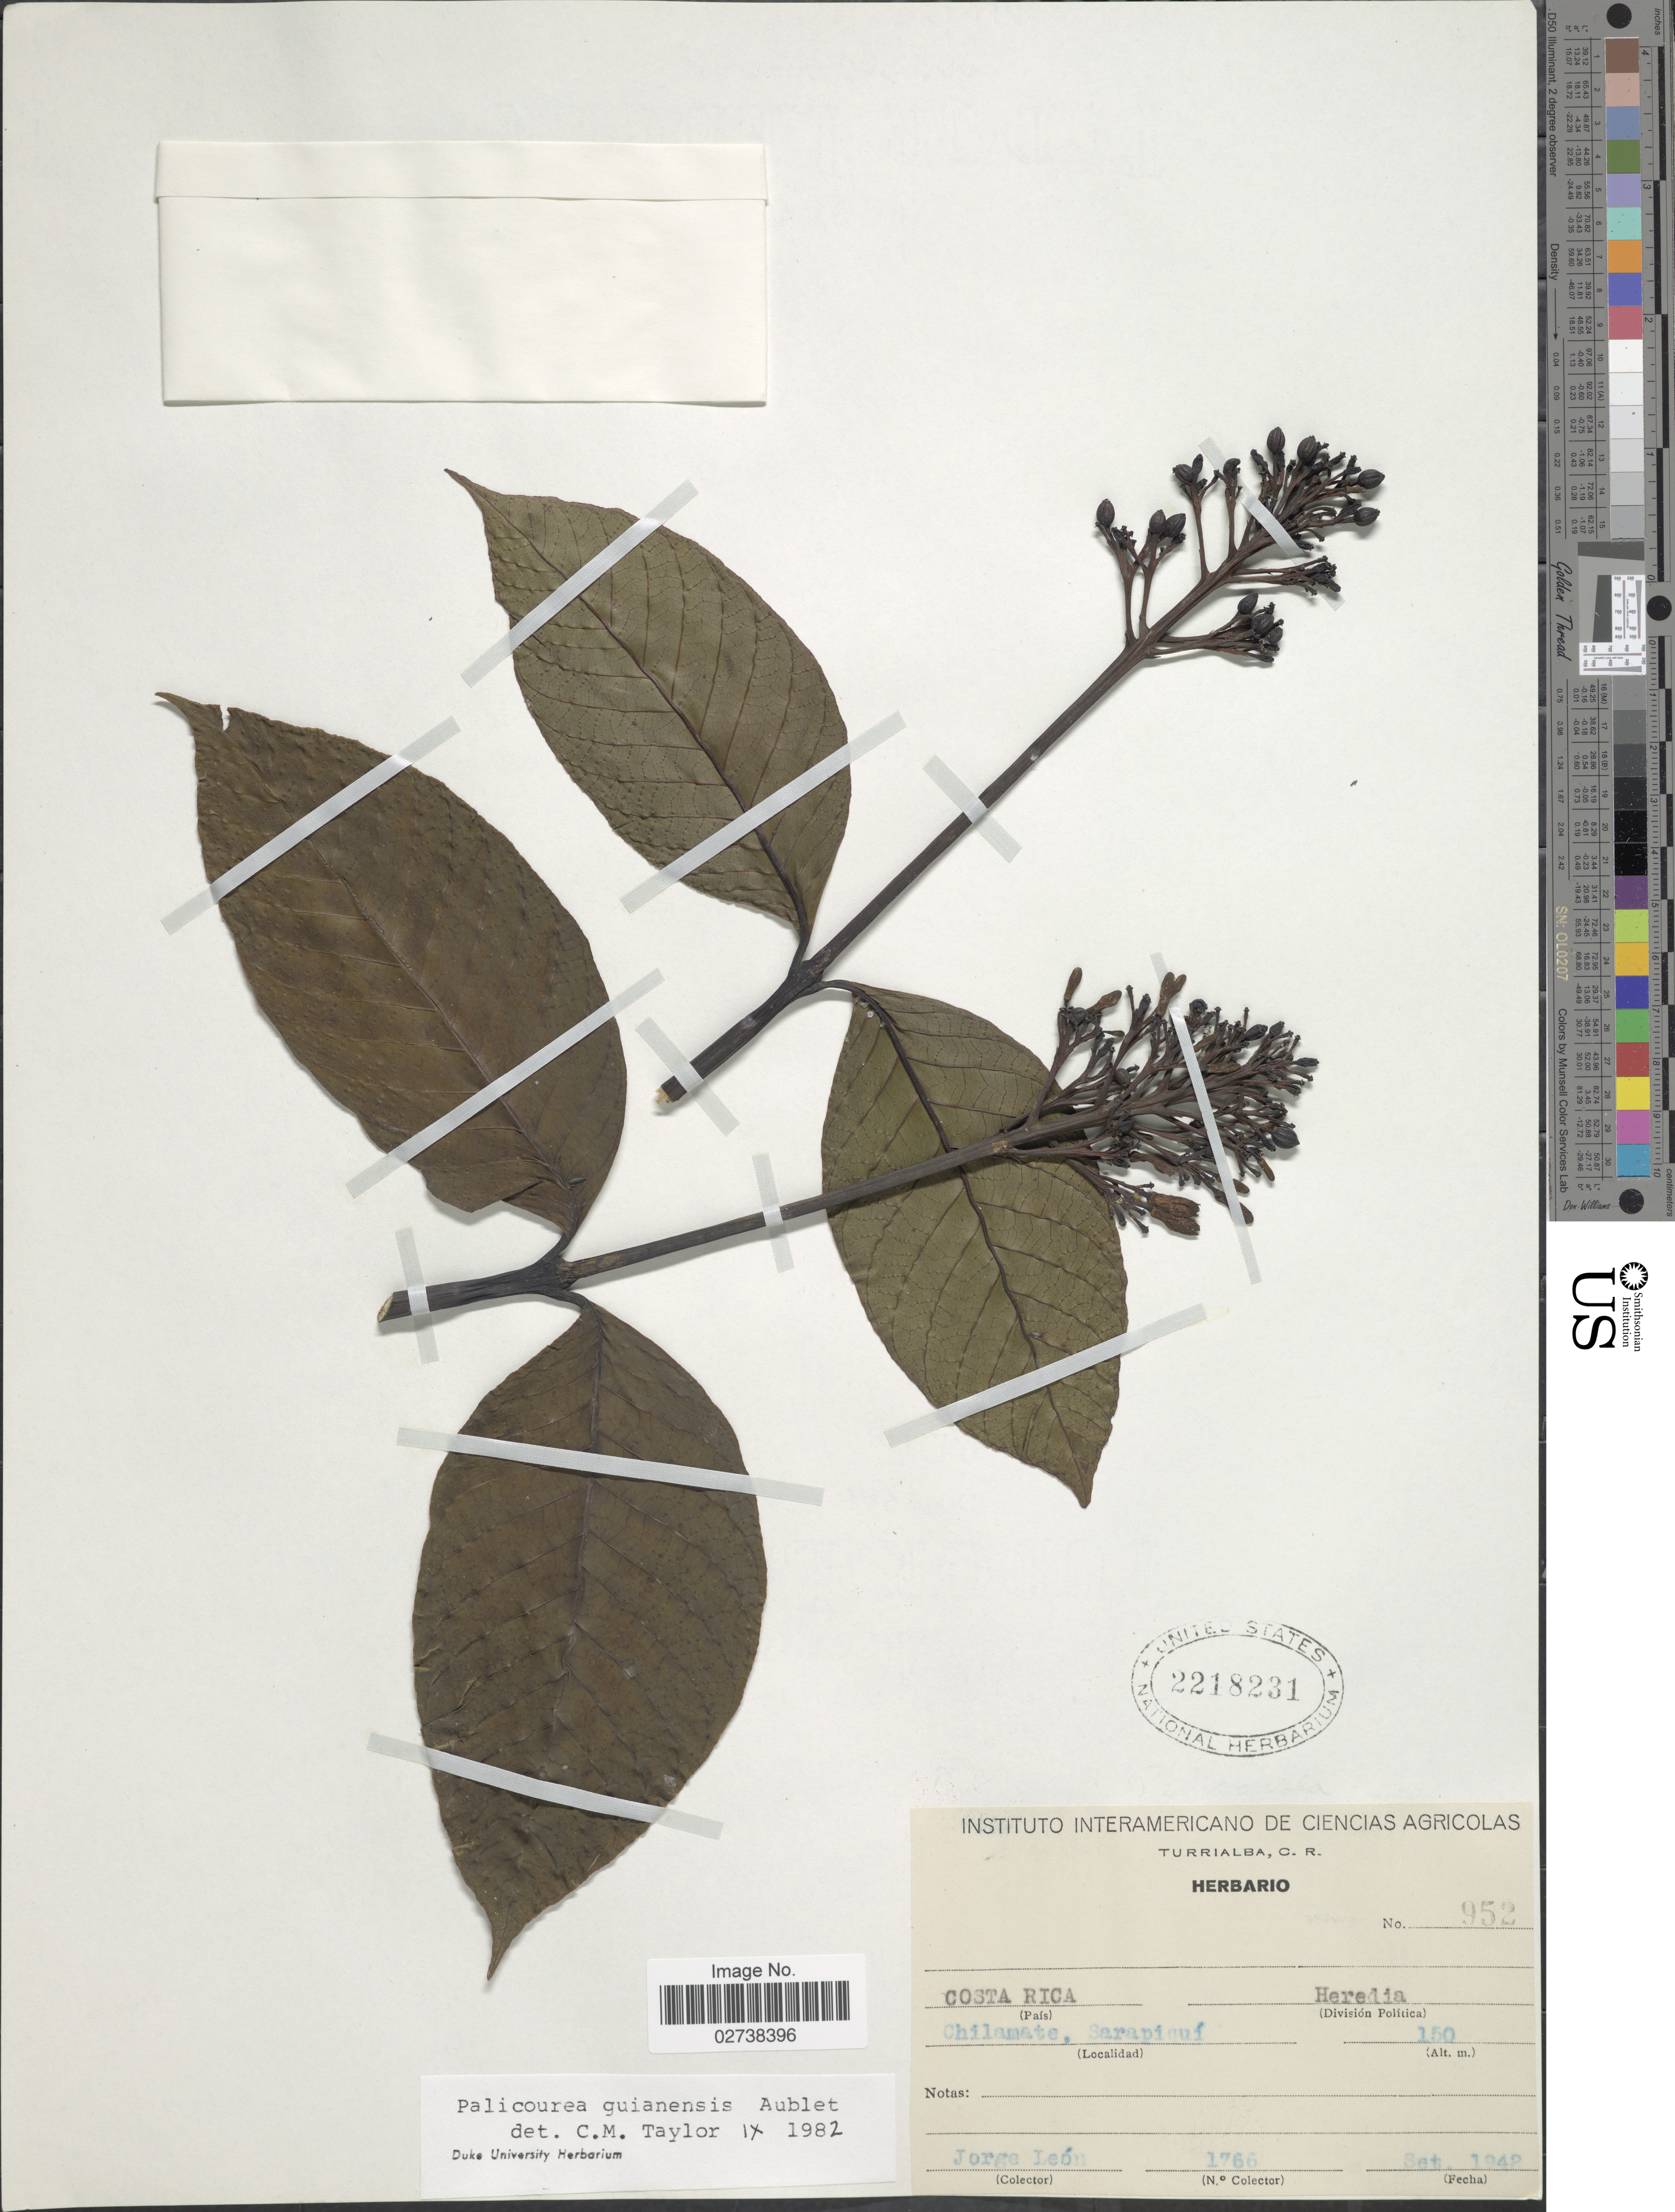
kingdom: Plantae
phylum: Tracheophyta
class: Magnoliopsida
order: Gentianales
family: Rubiaceae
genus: Palicourea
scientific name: Palicourea guianensis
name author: Aubl.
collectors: J. León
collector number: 1766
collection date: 1942-09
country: Costa Rica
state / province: Heredia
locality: Chilamate, Sarapiqui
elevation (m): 150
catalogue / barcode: US 2218231